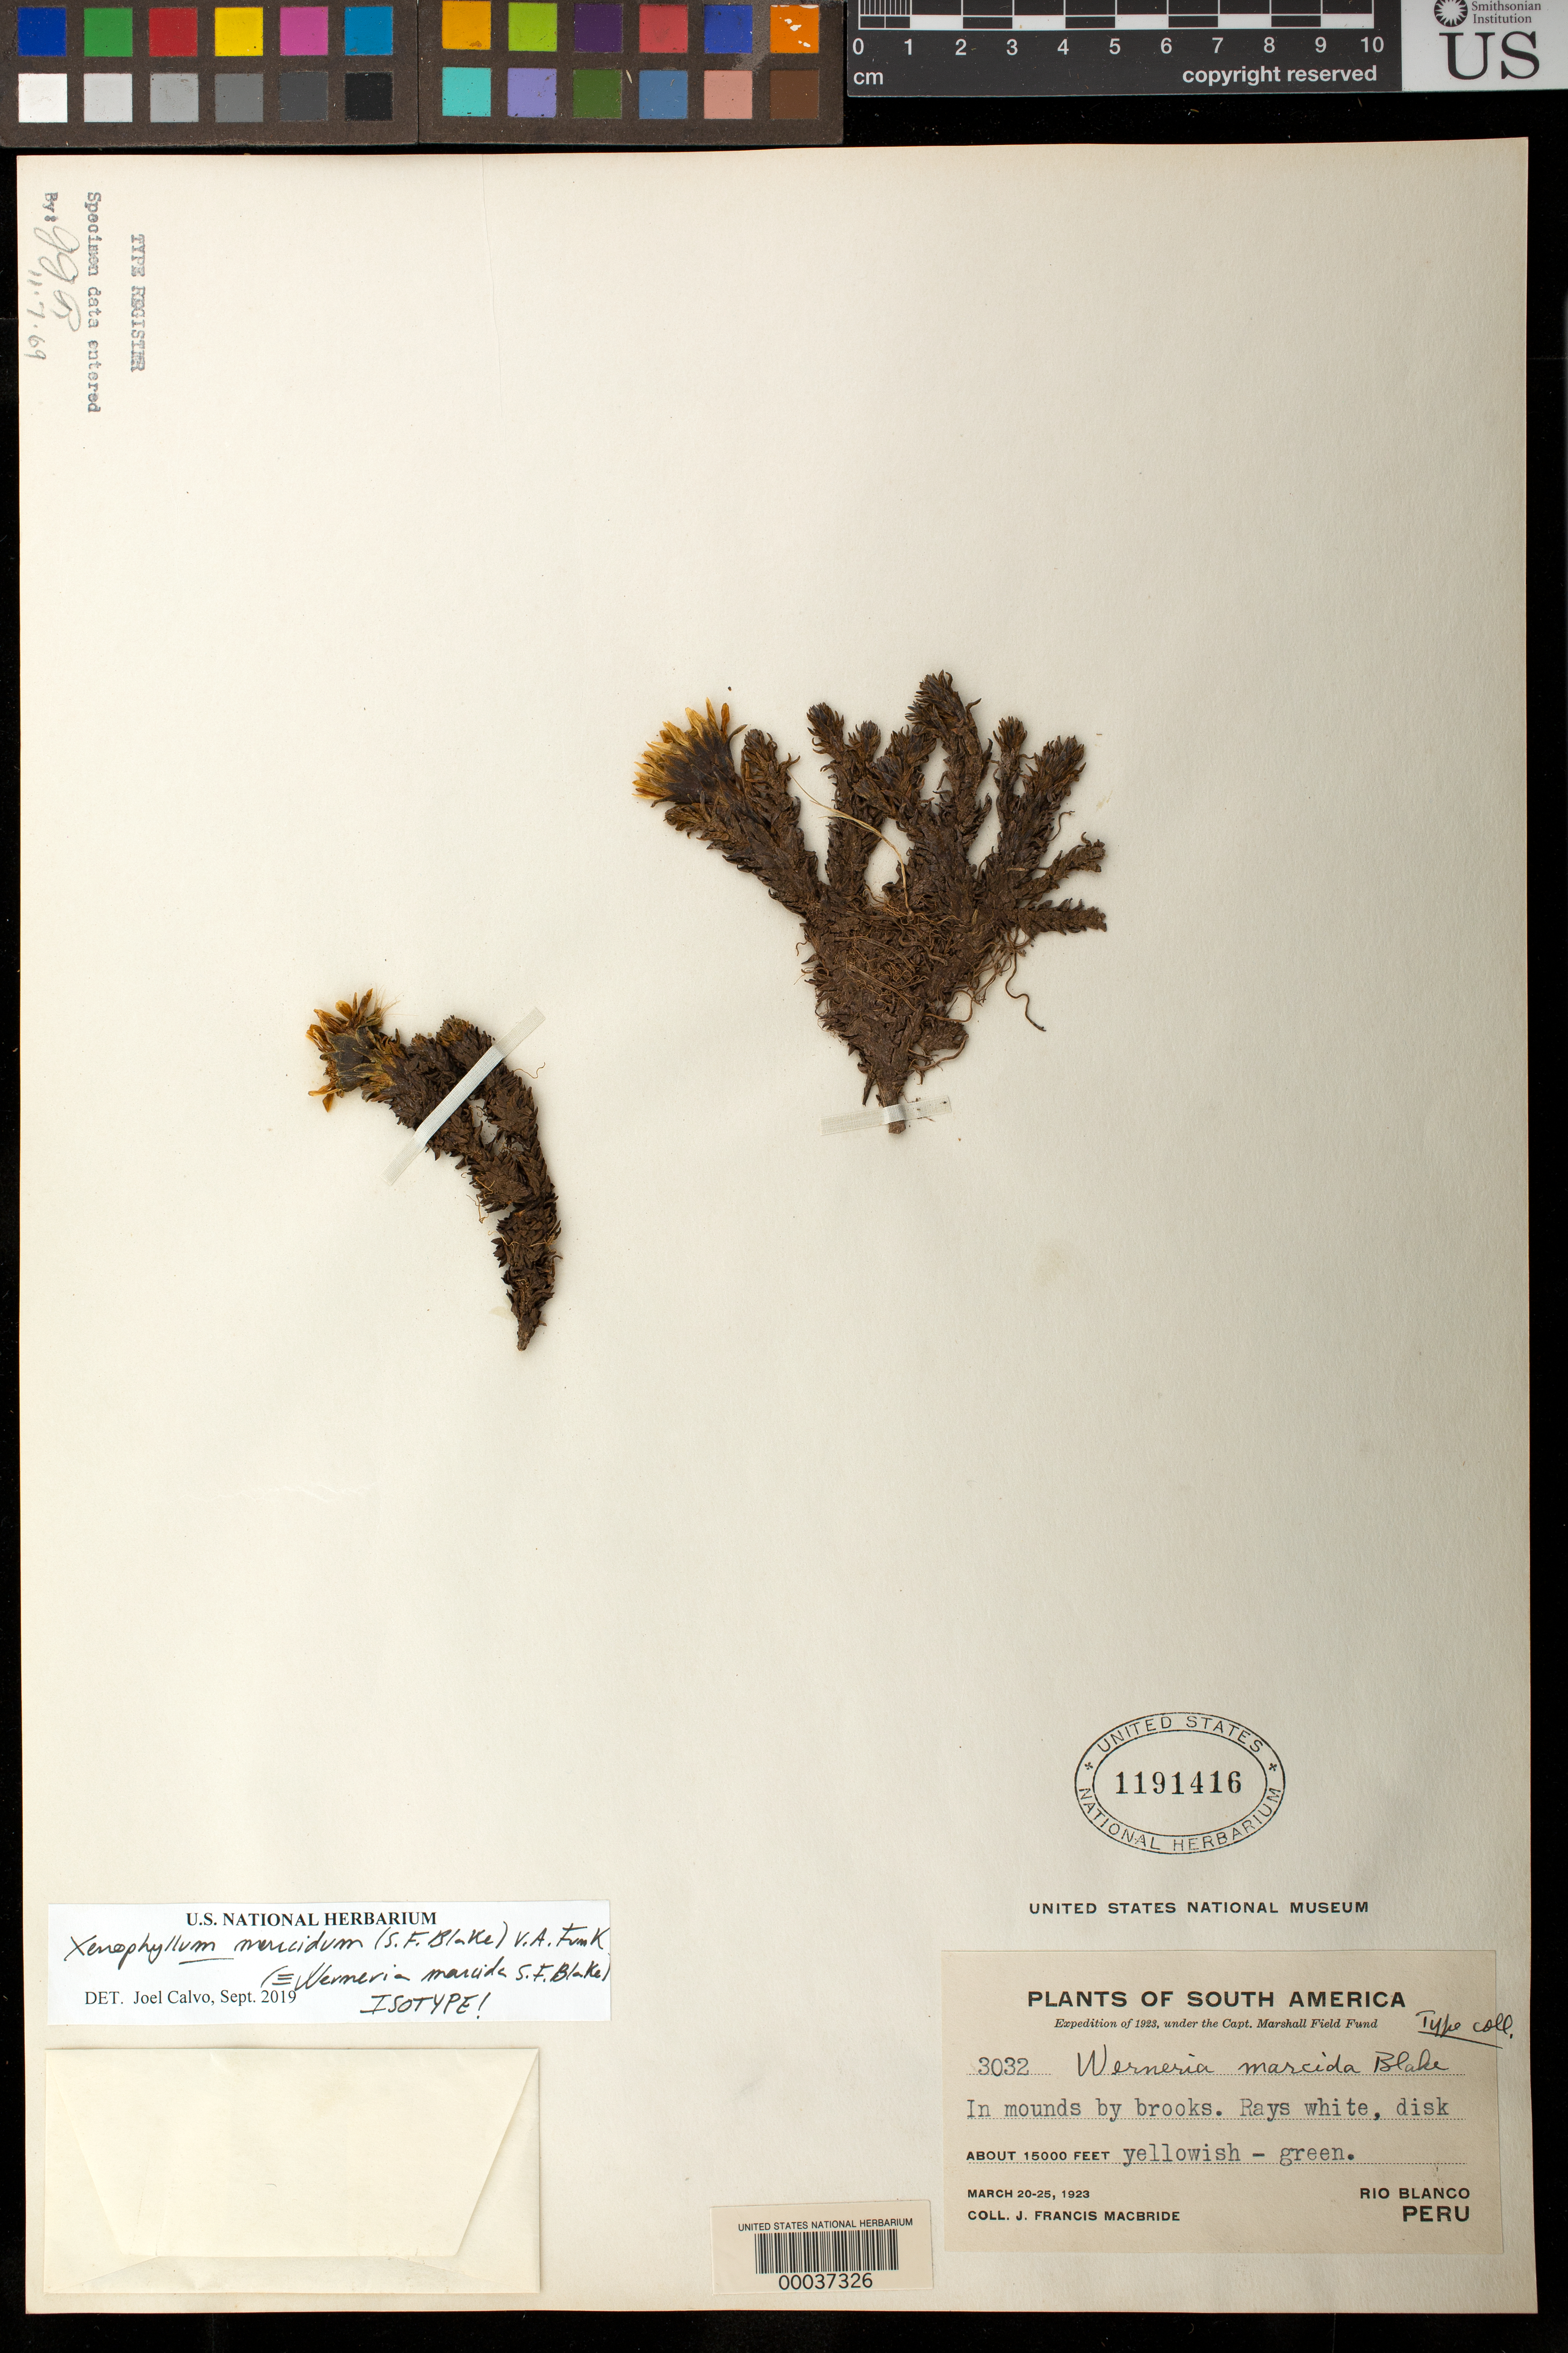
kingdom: Plantae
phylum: Tracheophyta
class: Magnoliopsida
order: Asterales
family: Asteraceae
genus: Werneria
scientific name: Werneria marcida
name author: S.F. Blake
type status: Isotype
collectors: J. F. Macbride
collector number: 3032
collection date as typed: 20 Mar 1923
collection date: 1923-03-20/1923-03-25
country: Peru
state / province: Lima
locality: Rio Blanco.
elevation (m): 4572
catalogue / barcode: US 1191416